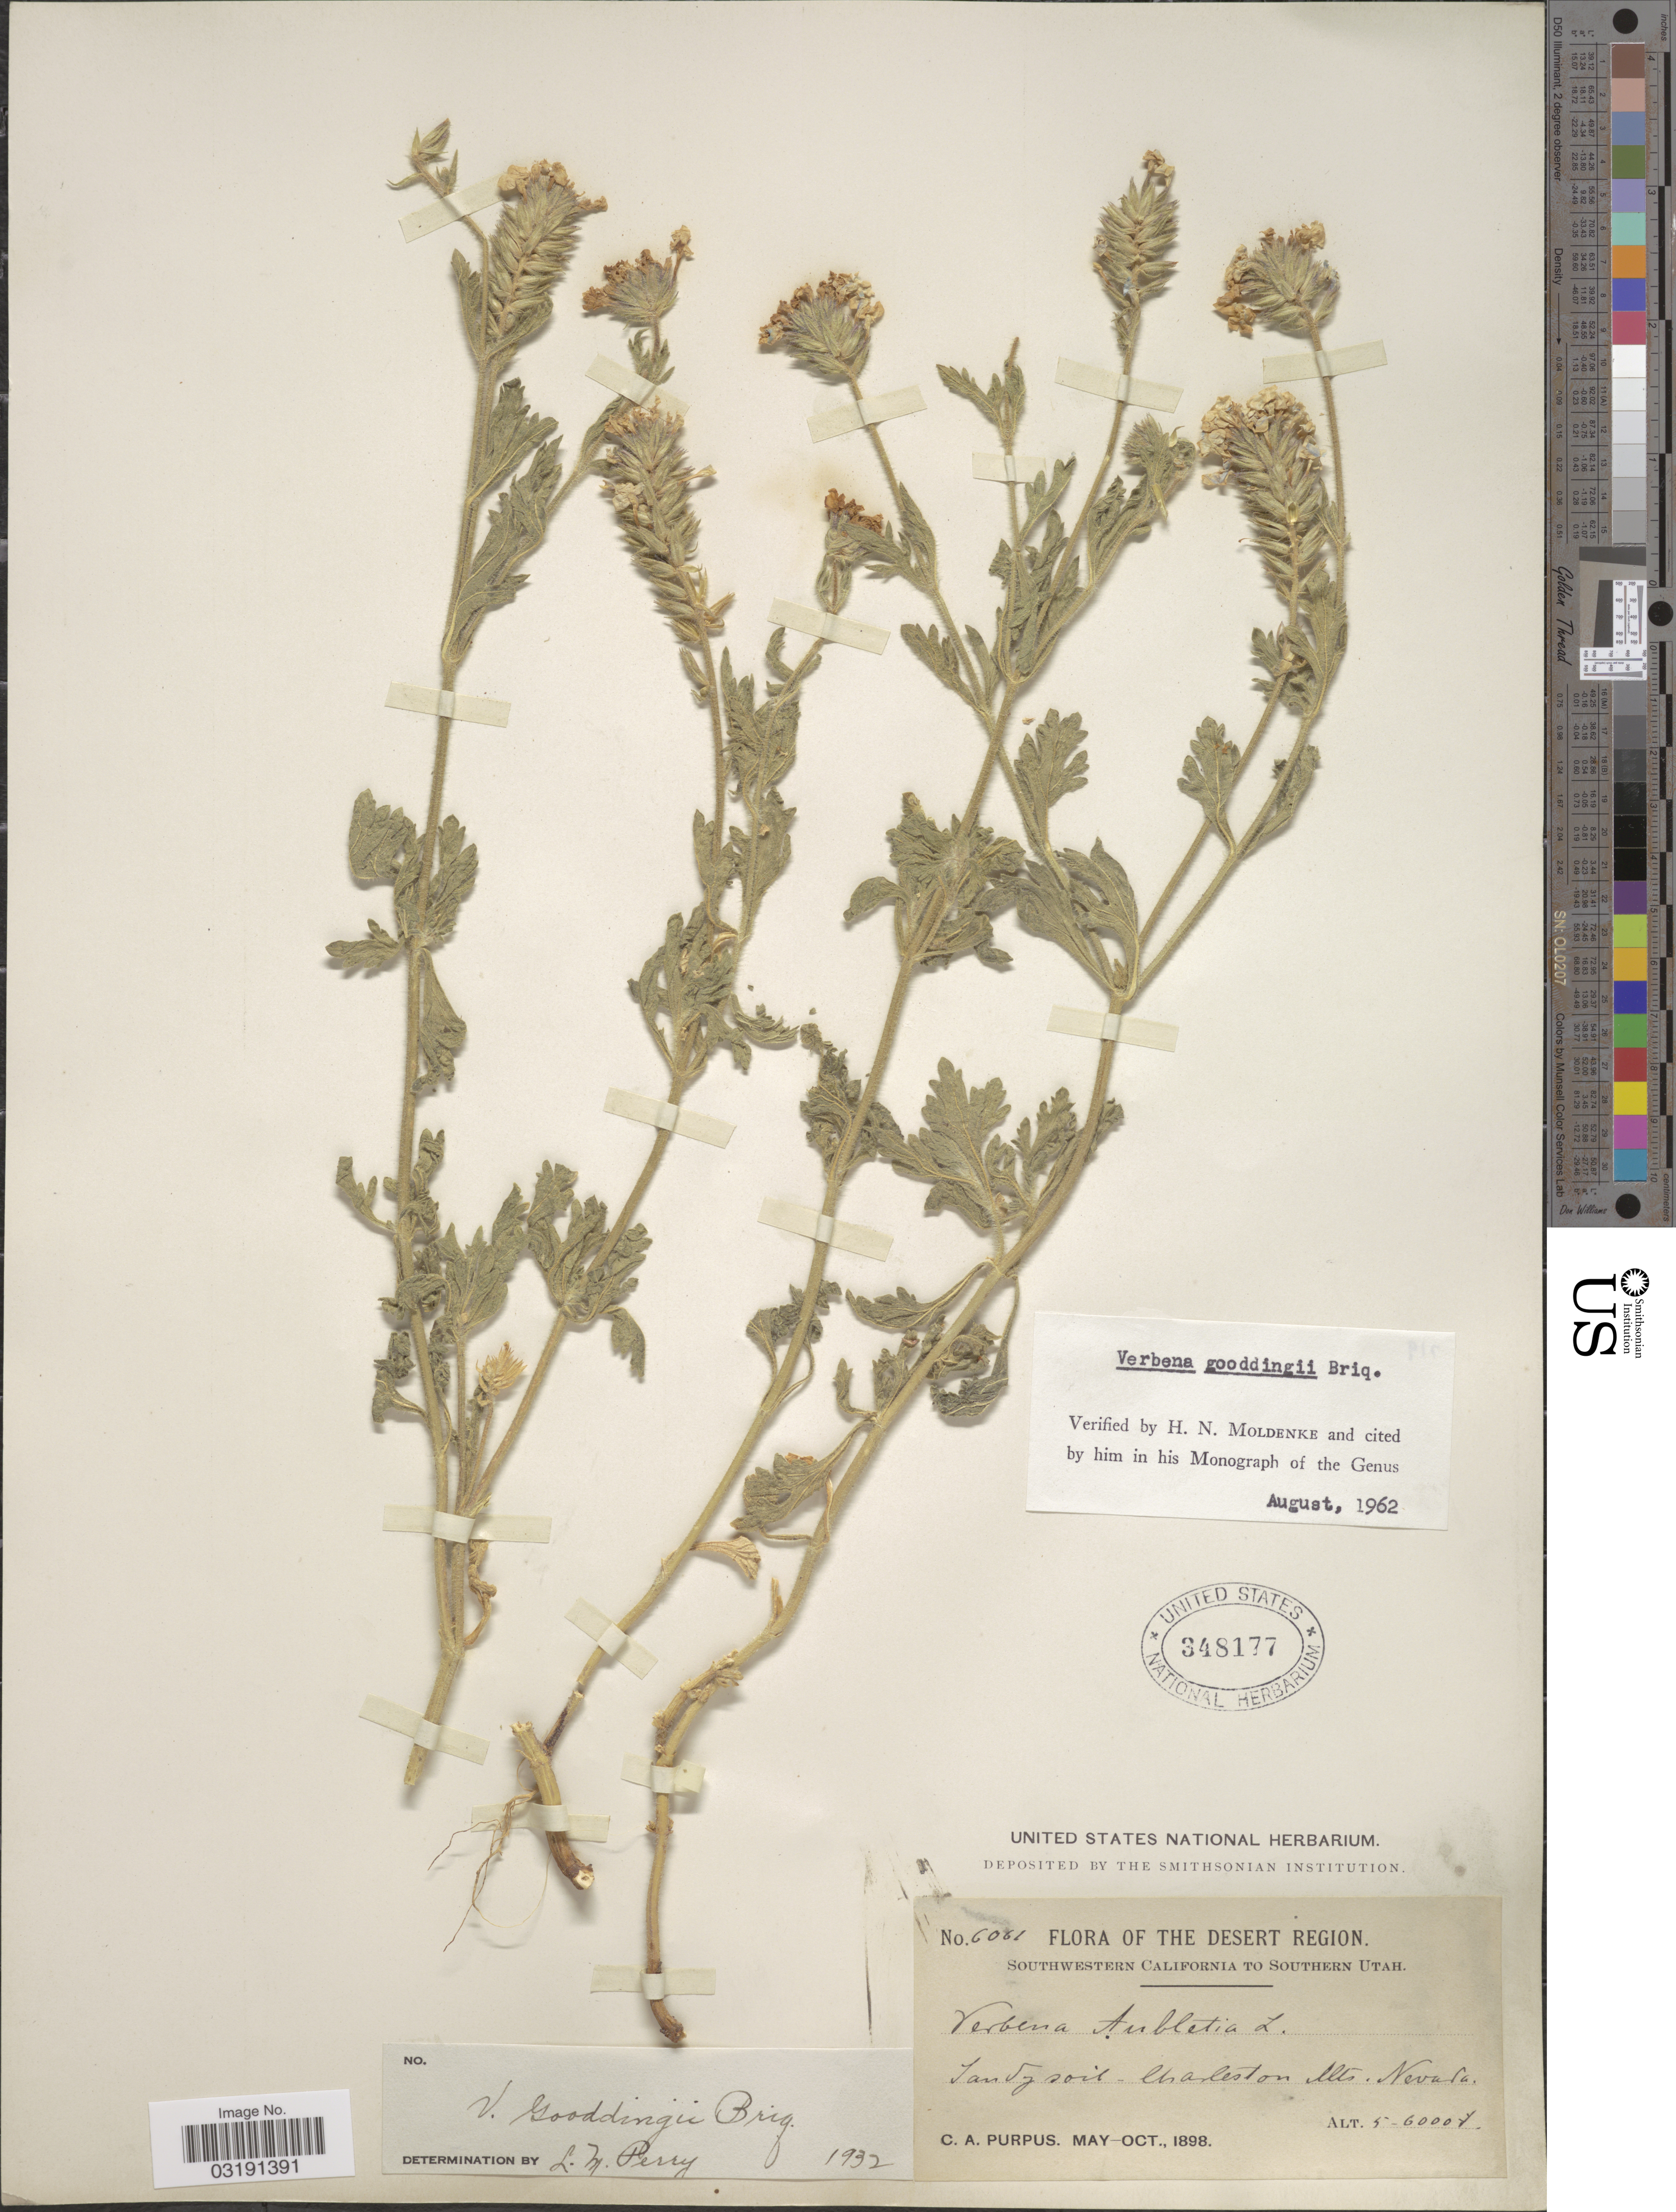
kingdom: Plantae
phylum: Tracheophyta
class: Magnoliopsida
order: Lamiales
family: Verbenaceae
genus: Verbena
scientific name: Verbena gooddingii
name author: Briq.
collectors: C. A. Purpus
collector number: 6061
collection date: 1898-05/1898-10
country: United States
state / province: Nevada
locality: The Desert Region. Charleston Mts.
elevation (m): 1524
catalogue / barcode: US 348177